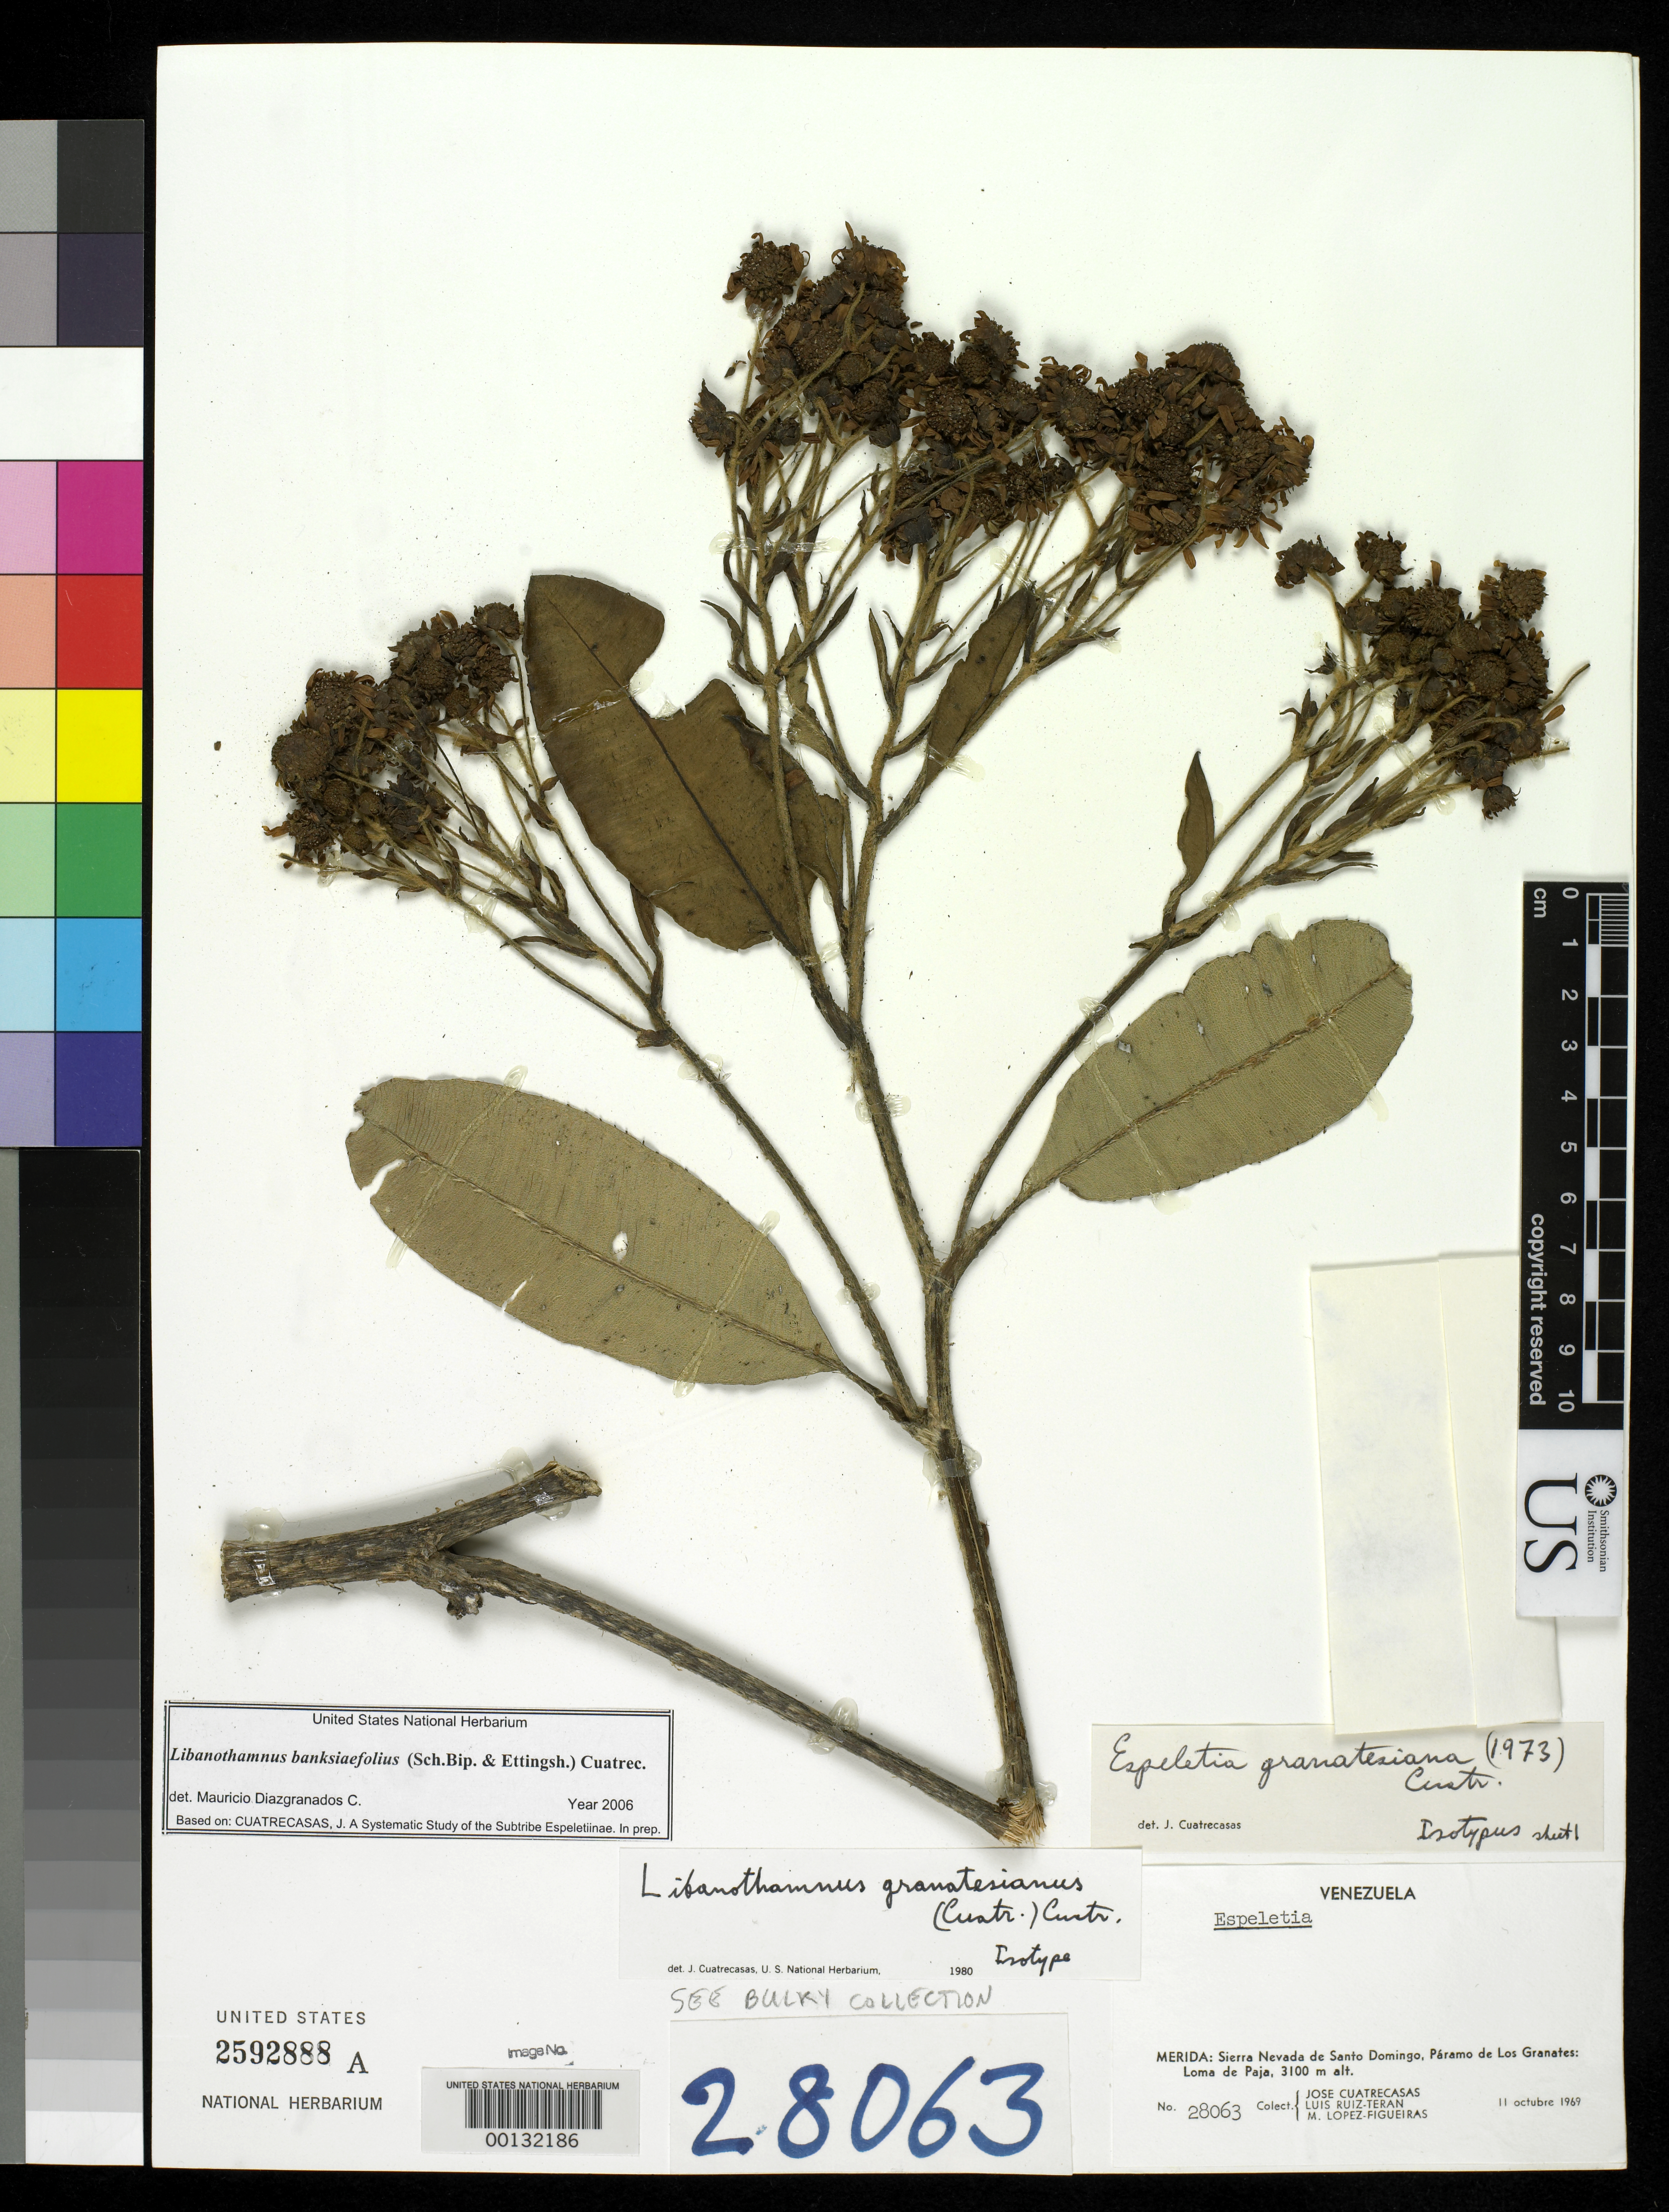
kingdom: Plantae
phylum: Tracheophyta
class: Magnoliopsida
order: Asterales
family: Asteraceae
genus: Espeletia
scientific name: Espeletia granatesiana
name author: Cuatrec.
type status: Isotype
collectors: J. Cuatrecasas, L. E. Ruíz-Terán & M. López Figueiras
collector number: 28063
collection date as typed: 11 Oct 1969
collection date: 1969-10-11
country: Venezuela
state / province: Mérida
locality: Sierra Nevada de Santo Domingo, Páramo de Los Granates, Loma de Paja.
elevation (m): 3100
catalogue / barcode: US 2592888A